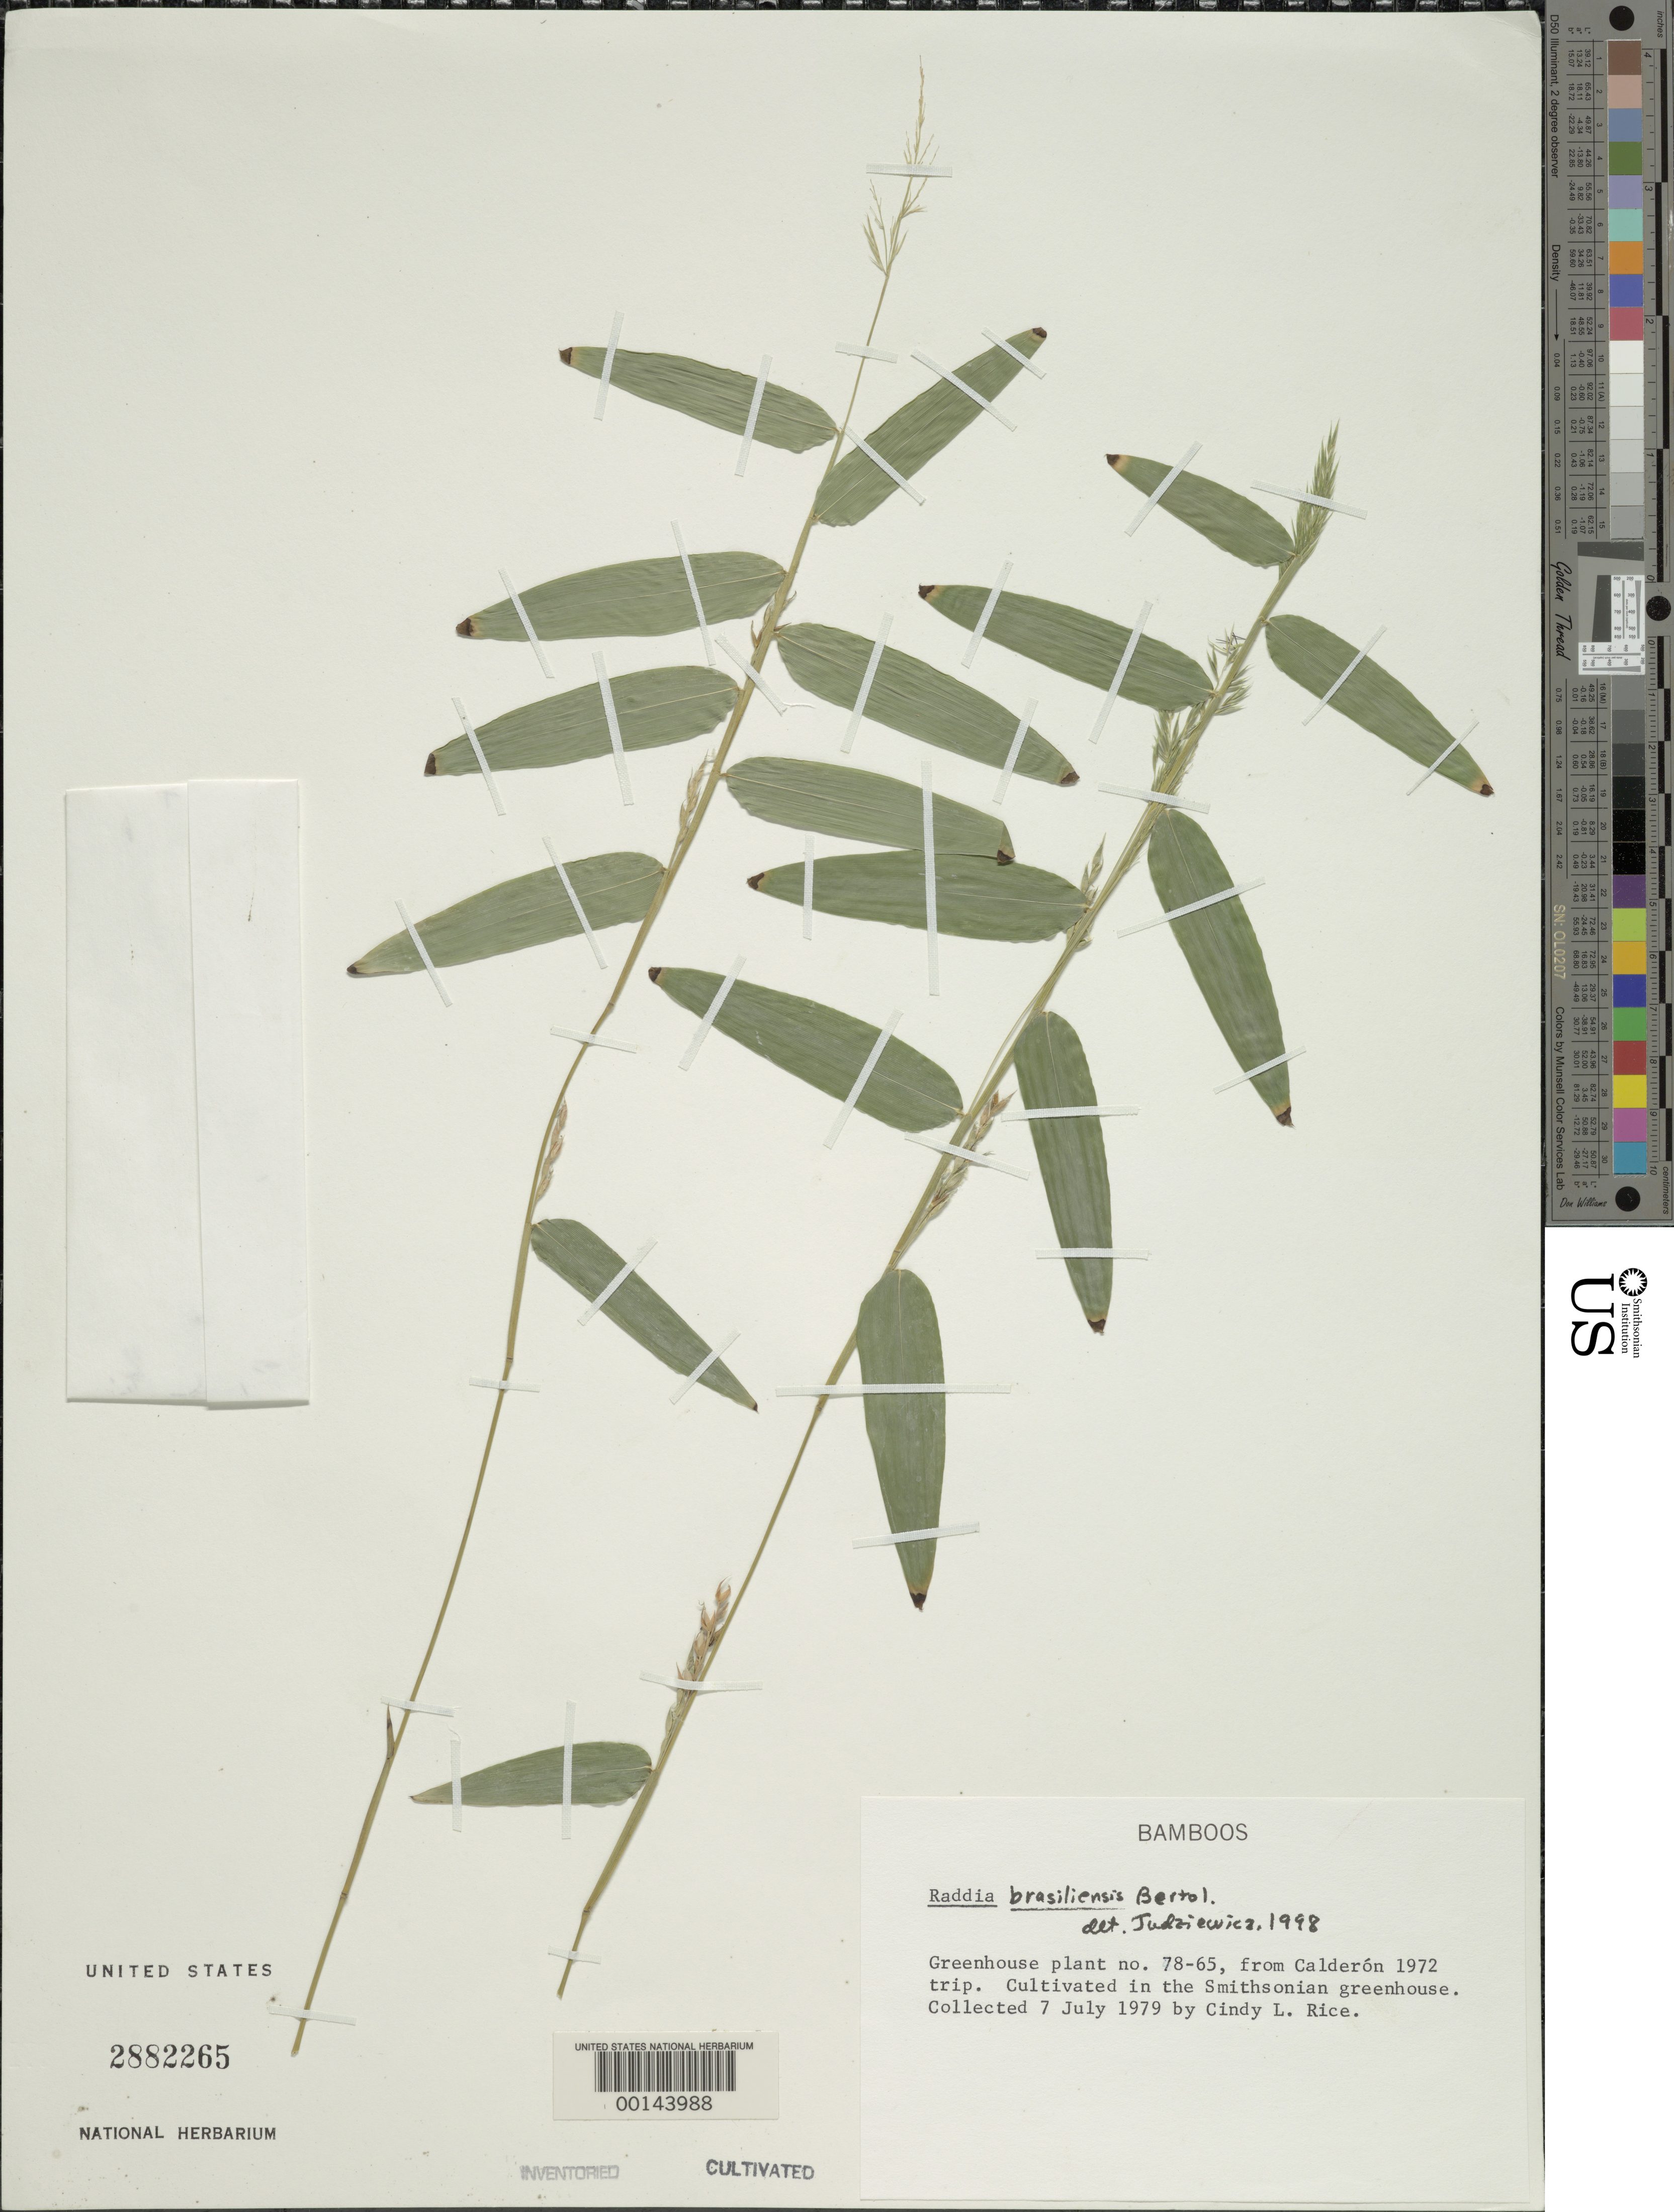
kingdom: Plantae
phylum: Tracheophyta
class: Liliopsida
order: Poales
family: Poaceae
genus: Raddia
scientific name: Raddia brasiliensis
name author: Bertoloni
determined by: Judziewicz, E. J.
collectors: C. Rice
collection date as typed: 07 Jul 1979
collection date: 1979-07-07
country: United States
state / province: District of Columbia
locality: Smithsonian greenhouse, natural history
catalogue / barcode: US 2882265